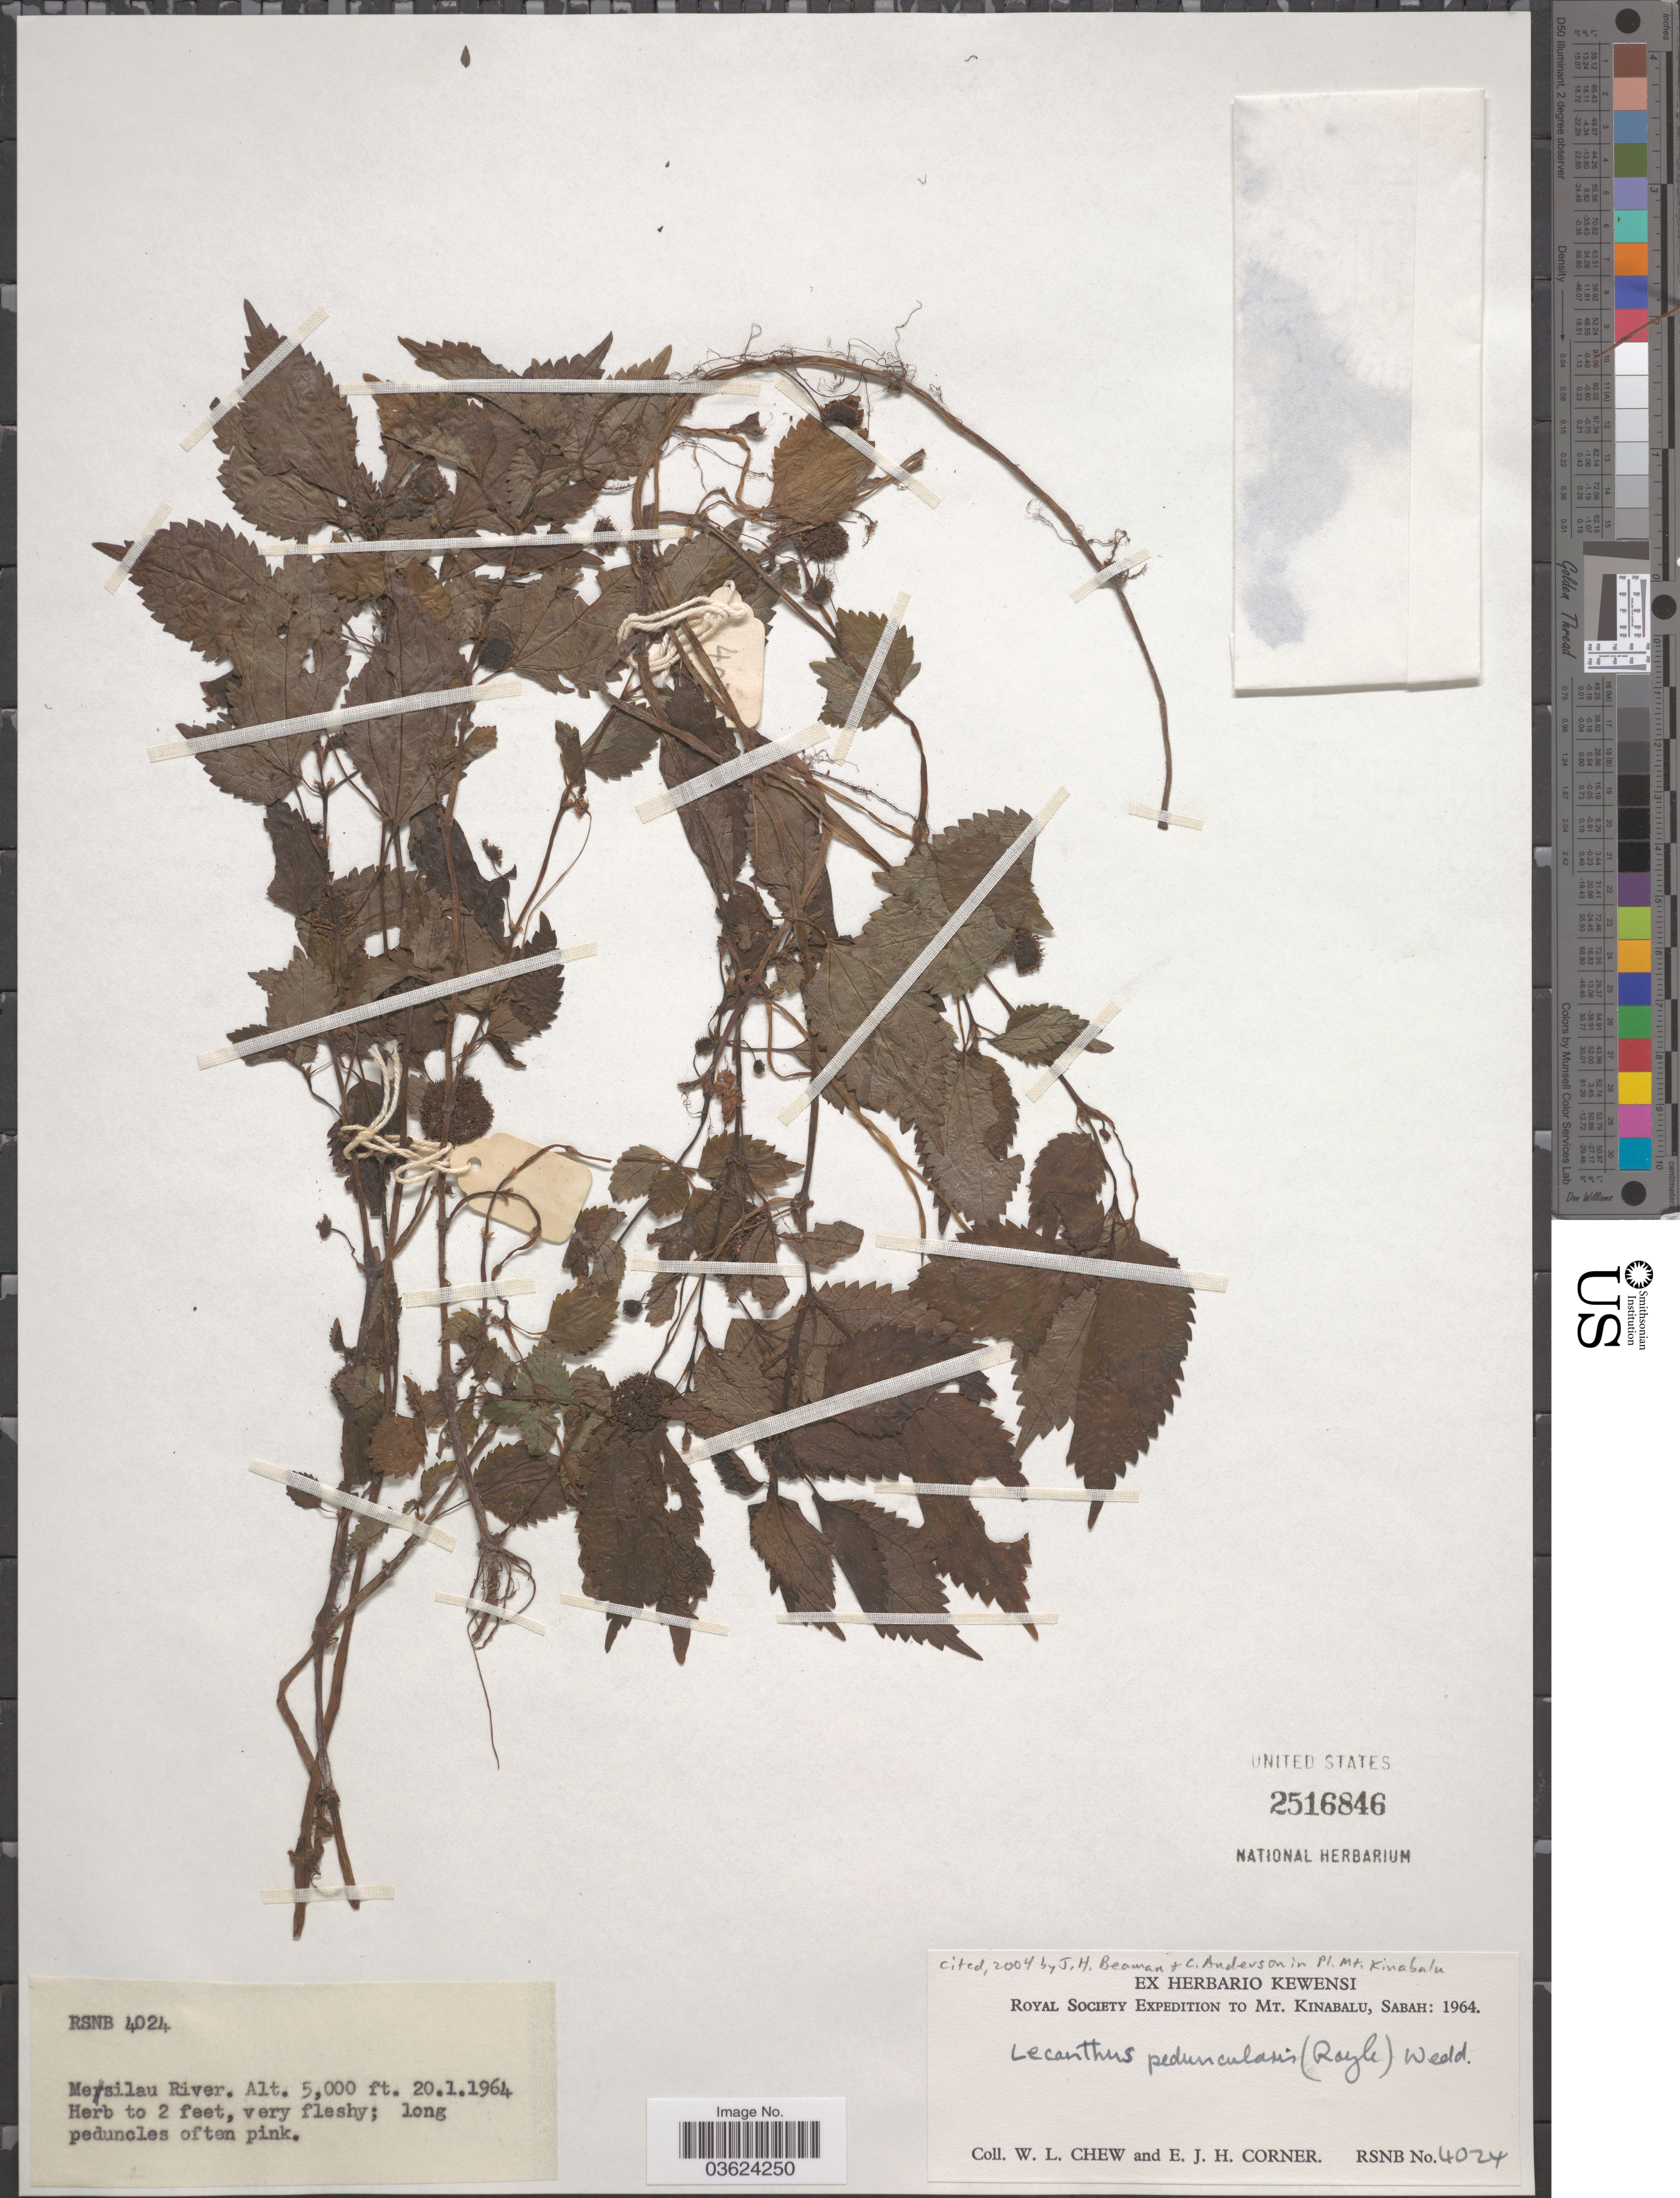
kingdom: Plantae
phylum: Tracheophyta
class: Magnoliopsida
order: Rosales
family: Urticaceae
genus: Lecanthus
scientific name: Lecanthus peduncularis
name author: (Wall. ex Royle) Wedd.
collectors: W. Chew & E. Corner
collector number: RSNB4024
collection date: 1964-01-20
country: Malaysia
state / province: Sabah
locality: Mt. Kinabalu. Mesilau River.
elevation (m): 1524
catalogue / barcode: US 2516846